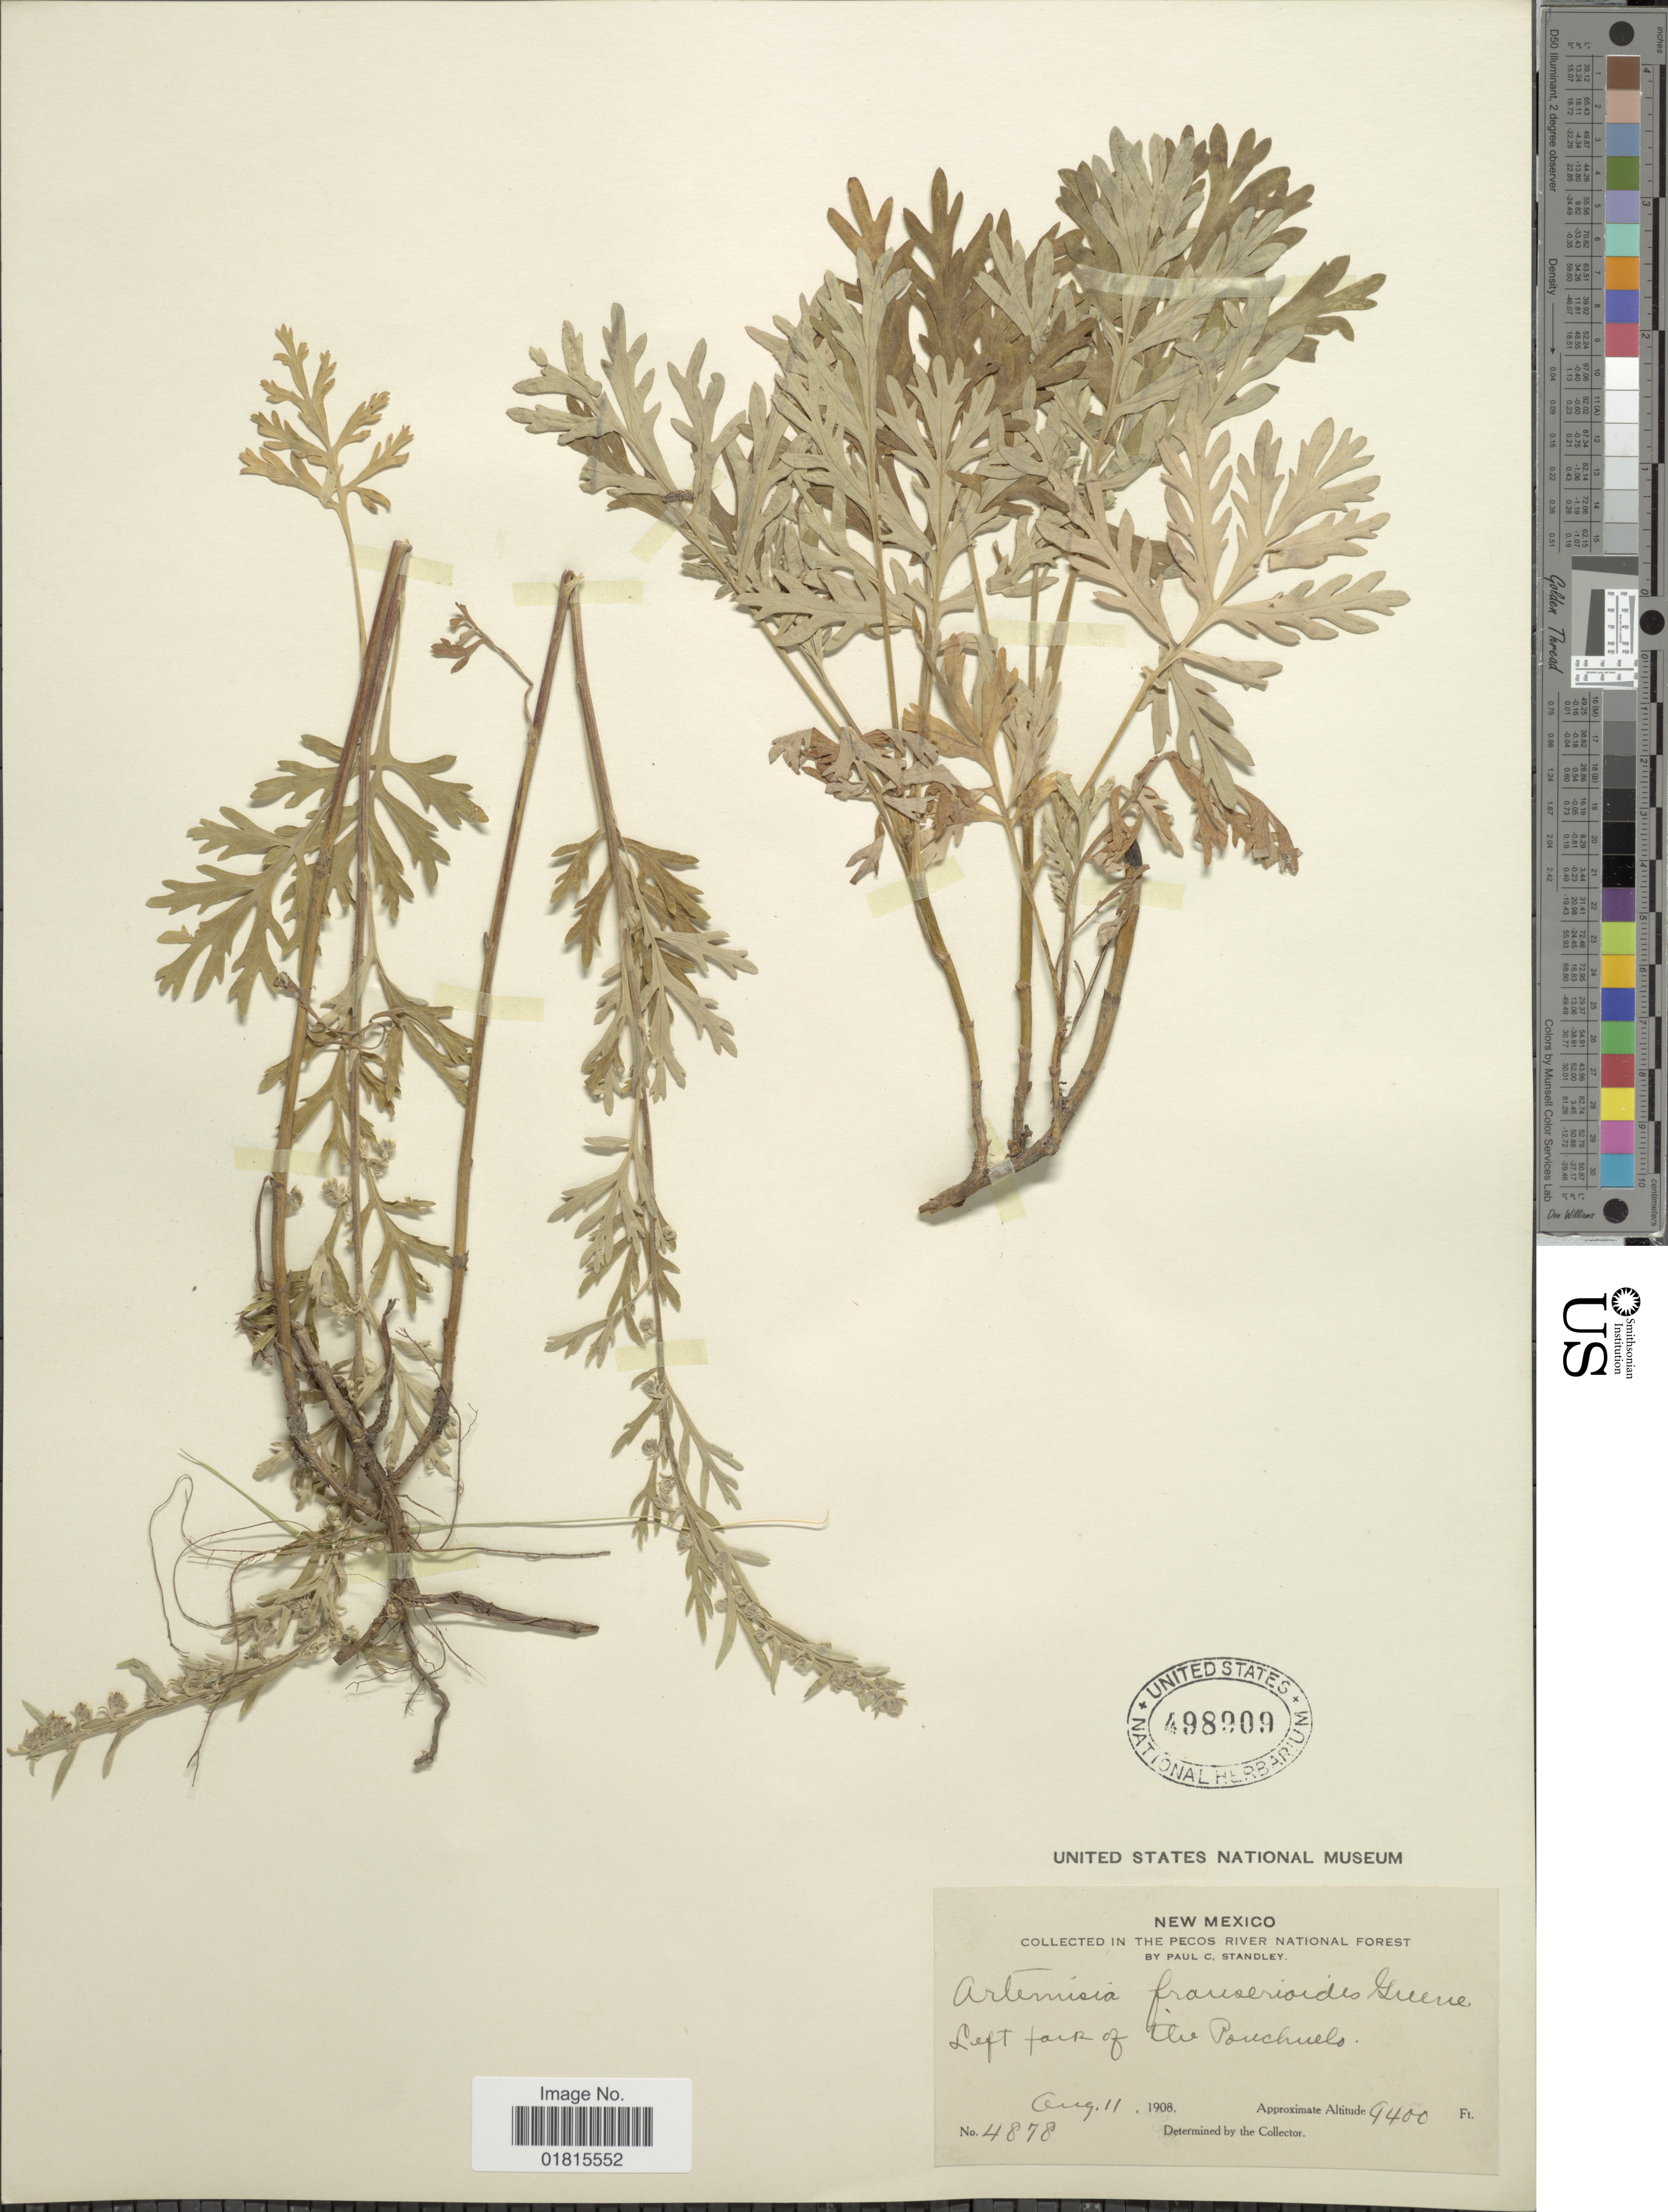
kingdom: Plantae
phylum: Tracheophyta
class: Magnoliopsida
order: Asterales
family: Asteraceae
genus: Artemisia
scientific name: Artemisia franserioides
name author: Greene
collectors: P. C. Standley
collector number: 4878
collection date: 1908-08-11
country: United States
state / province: New Mexico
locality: In the Pecos River National Forest. Left fork of the Pouchuelo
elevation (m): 2865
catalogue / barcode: US 498909